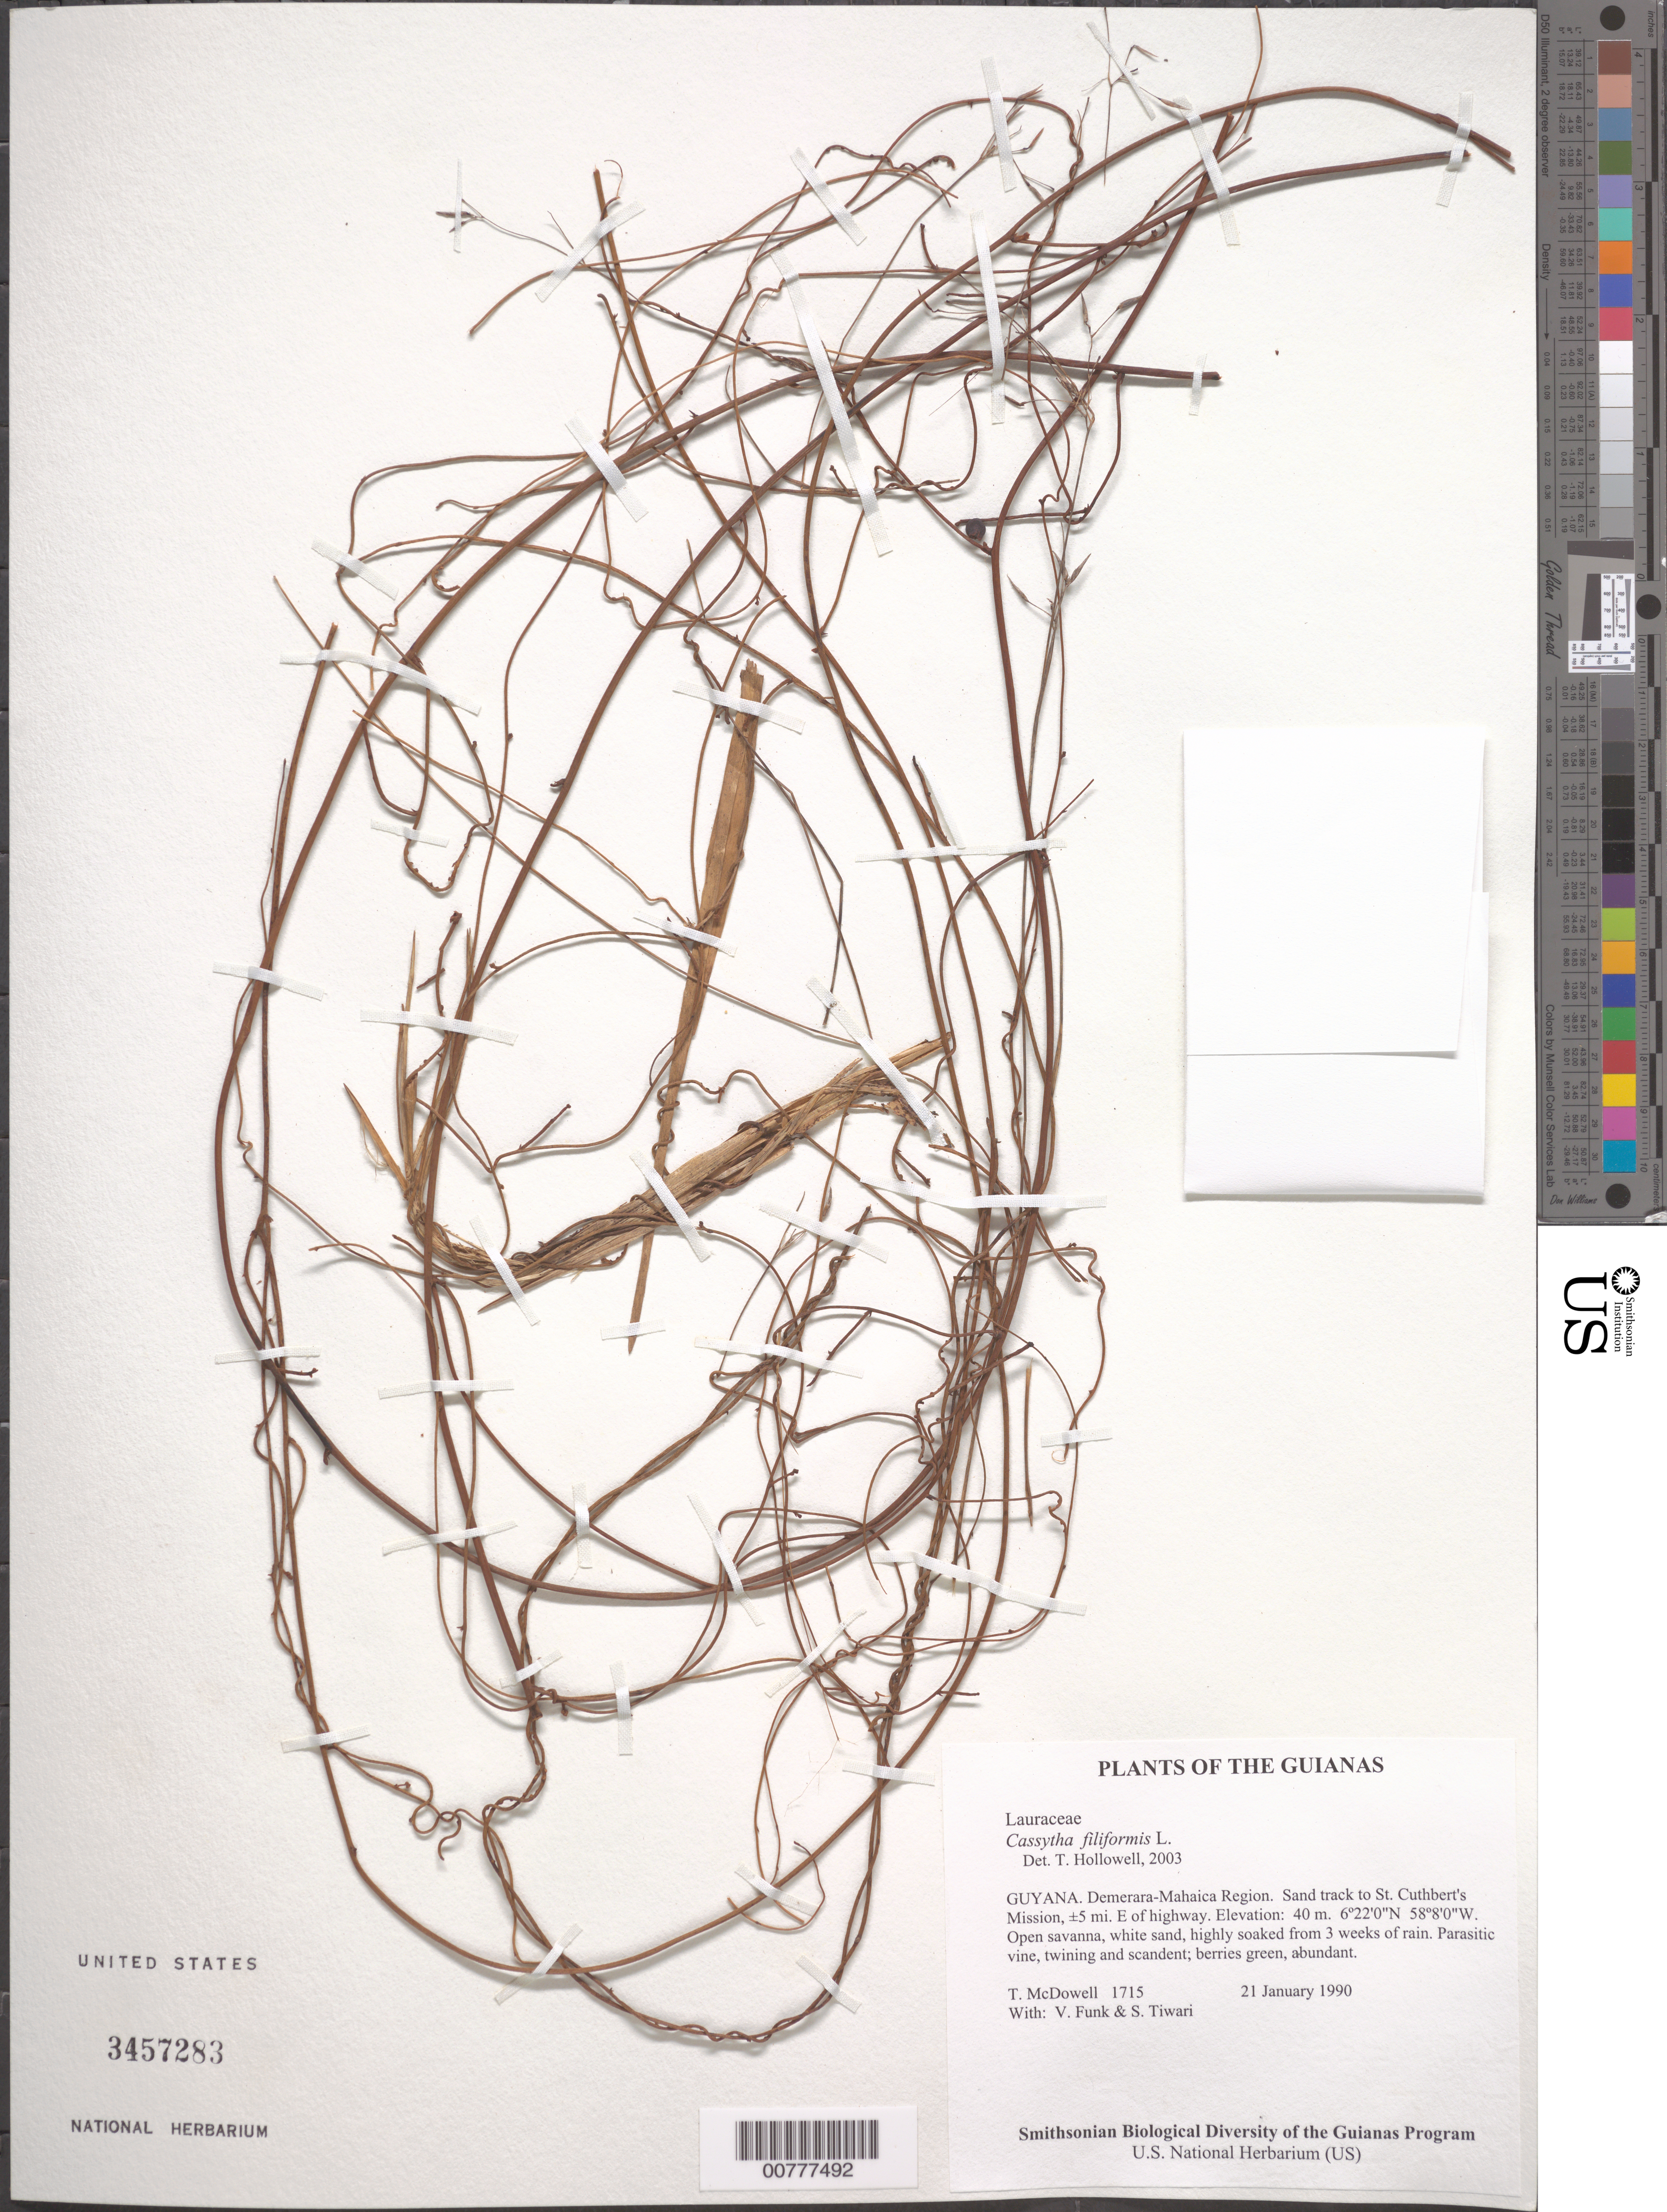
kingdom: Plantae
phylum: Tracheophyta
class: Magnoliopsida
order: Laurales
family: Lauraceae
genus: Cassytha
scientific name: Cassytha filiformis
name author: L.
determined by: Hollowell, T. H., (BOT), Smithsonian Institution - National Museum of Natural History (UNITED STATES)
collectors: T. McDowell, V. Funk & S. Tiwari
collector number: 1715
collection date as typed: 21 January 1990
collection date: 1990-01-21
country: Guyana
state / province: Demerara-Mahaica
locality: Sand track to St. Cuthbert's Mission, ±5 mi. E of highway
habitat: Open savanna, white sand, highly soaked from 3 weeks of rain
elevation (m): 40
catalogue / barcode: US 3457283